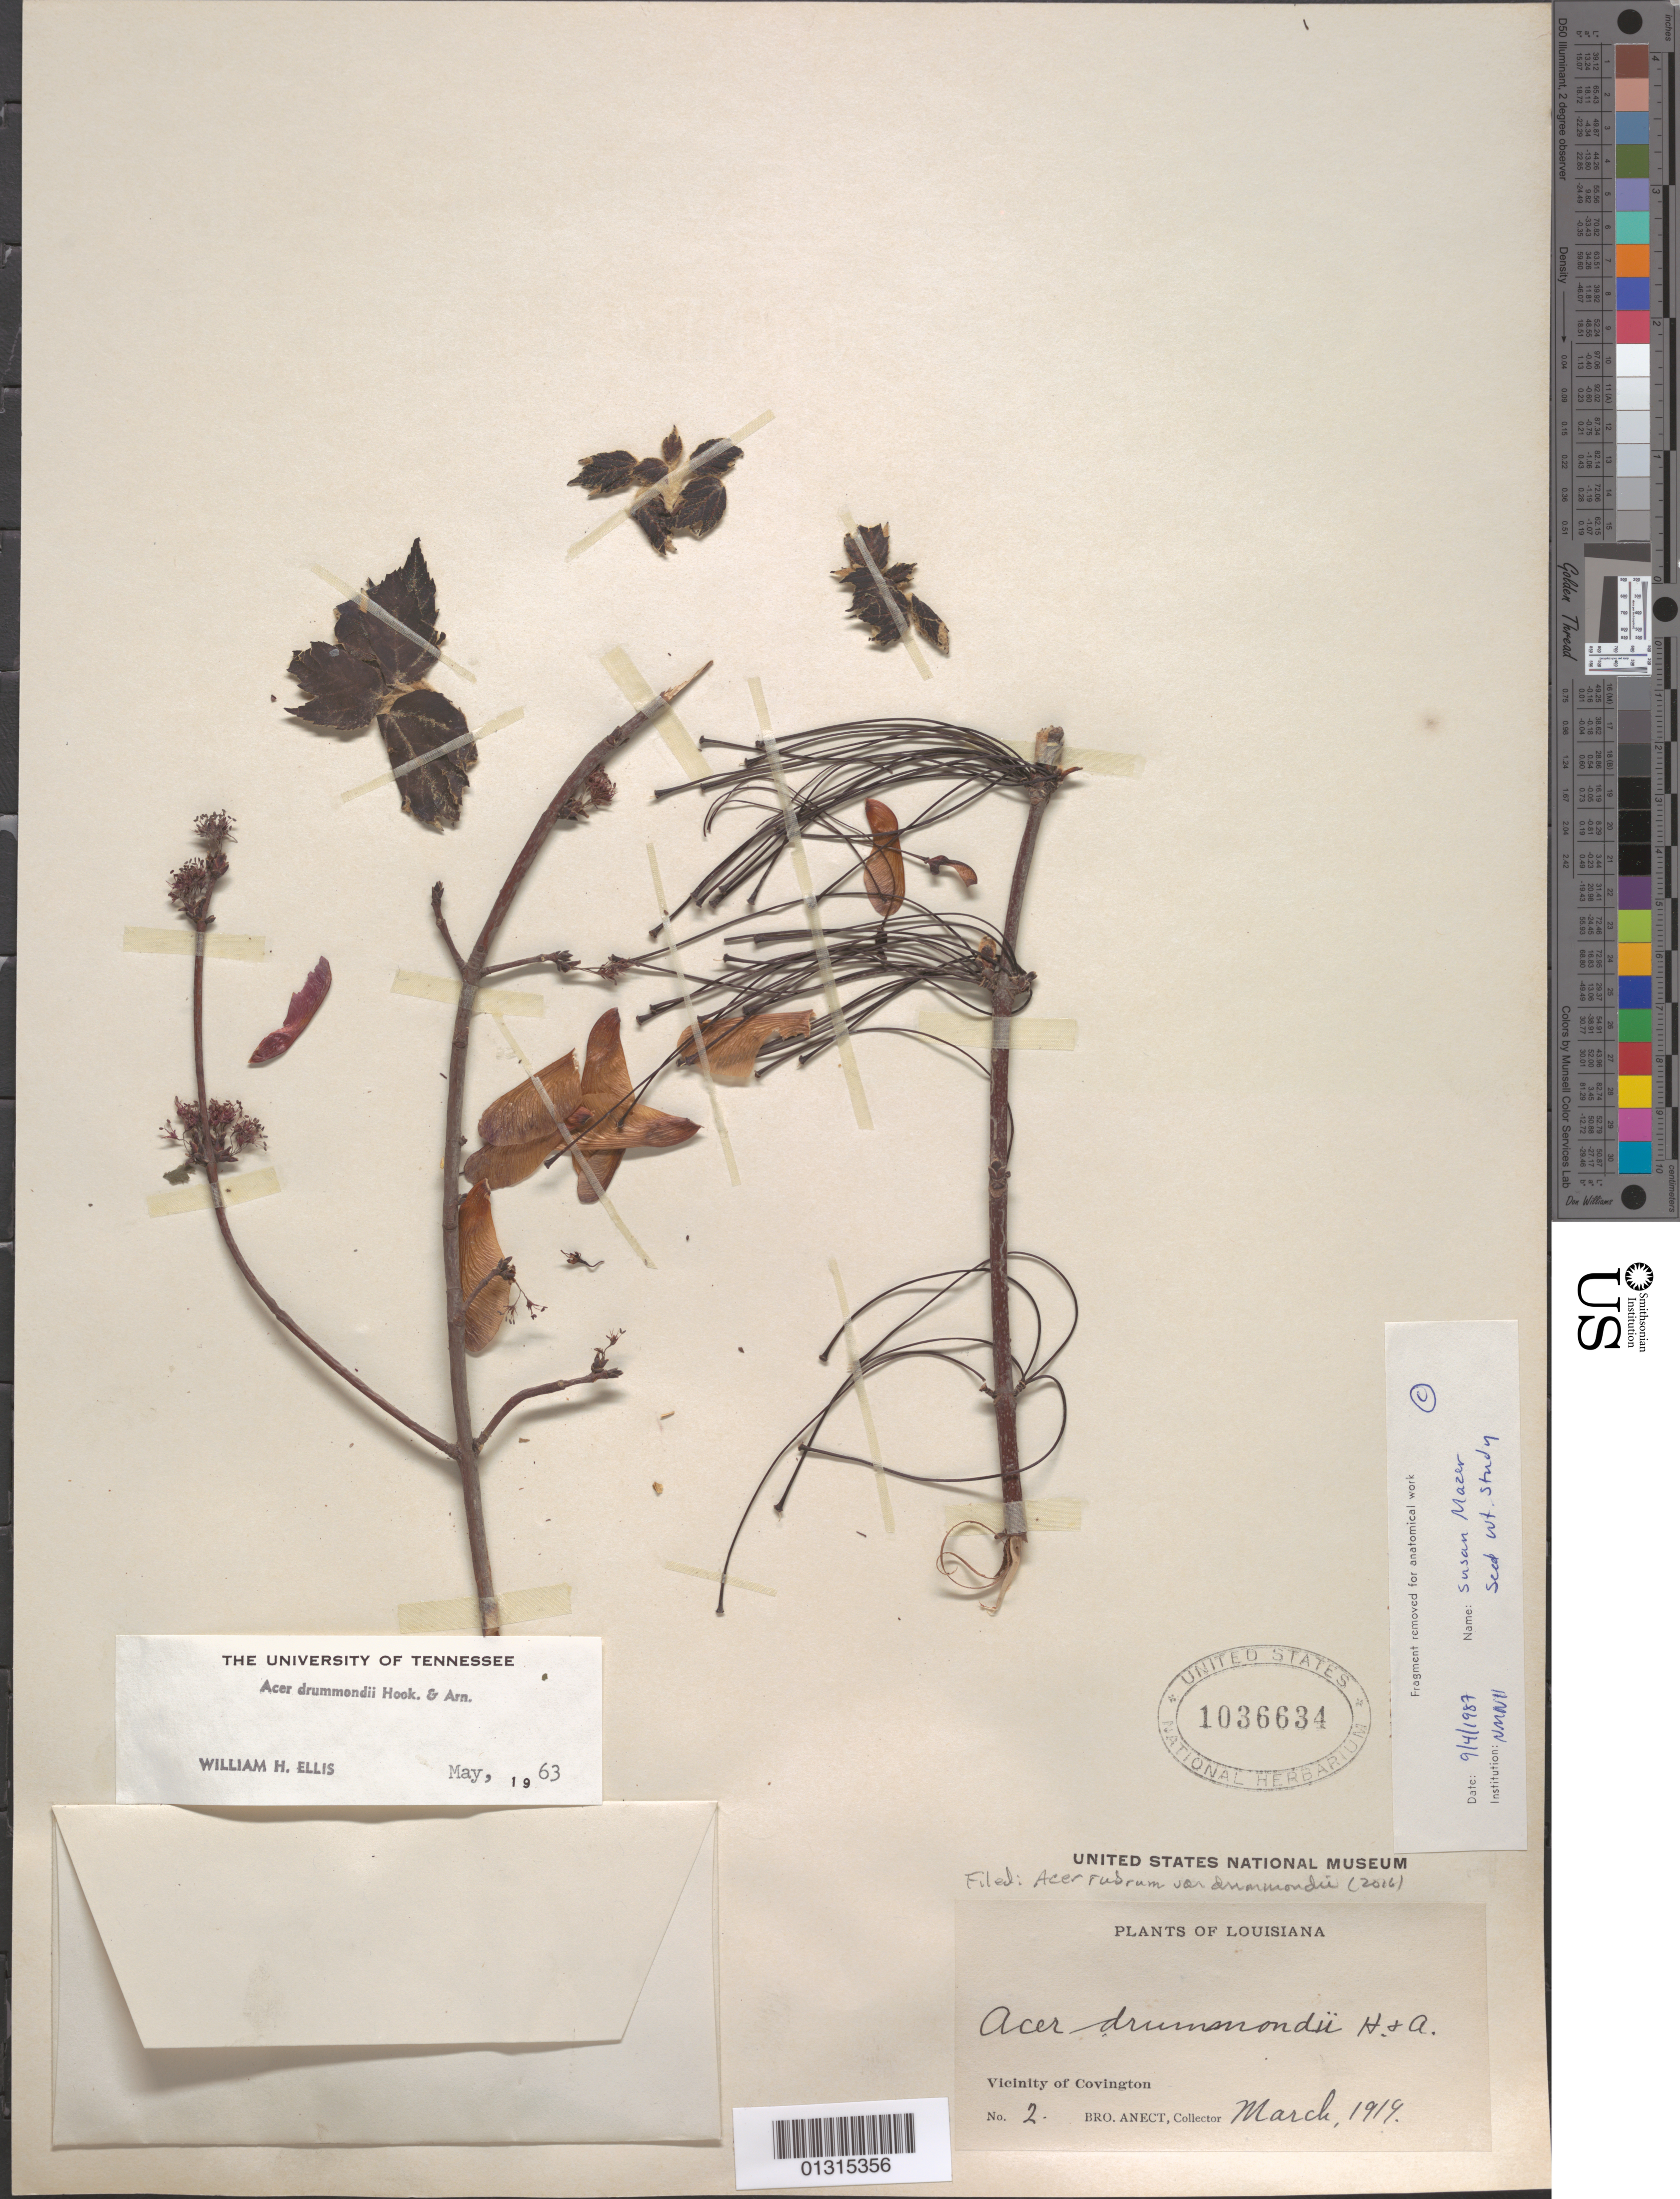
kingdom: Plantae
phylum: Tracheophyta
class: Magnoliopsida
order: Sapindales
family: Sapindaceae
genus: Acer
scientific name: Acer rubrum var. drummondi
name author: (Hook. & Arn. ex Nutt.) Sarg.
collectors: B. Anect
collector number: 2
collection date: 1919-03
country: United States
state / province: Louisiana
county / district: St, Tammany Parish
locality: Covington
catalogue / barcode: US 1036634